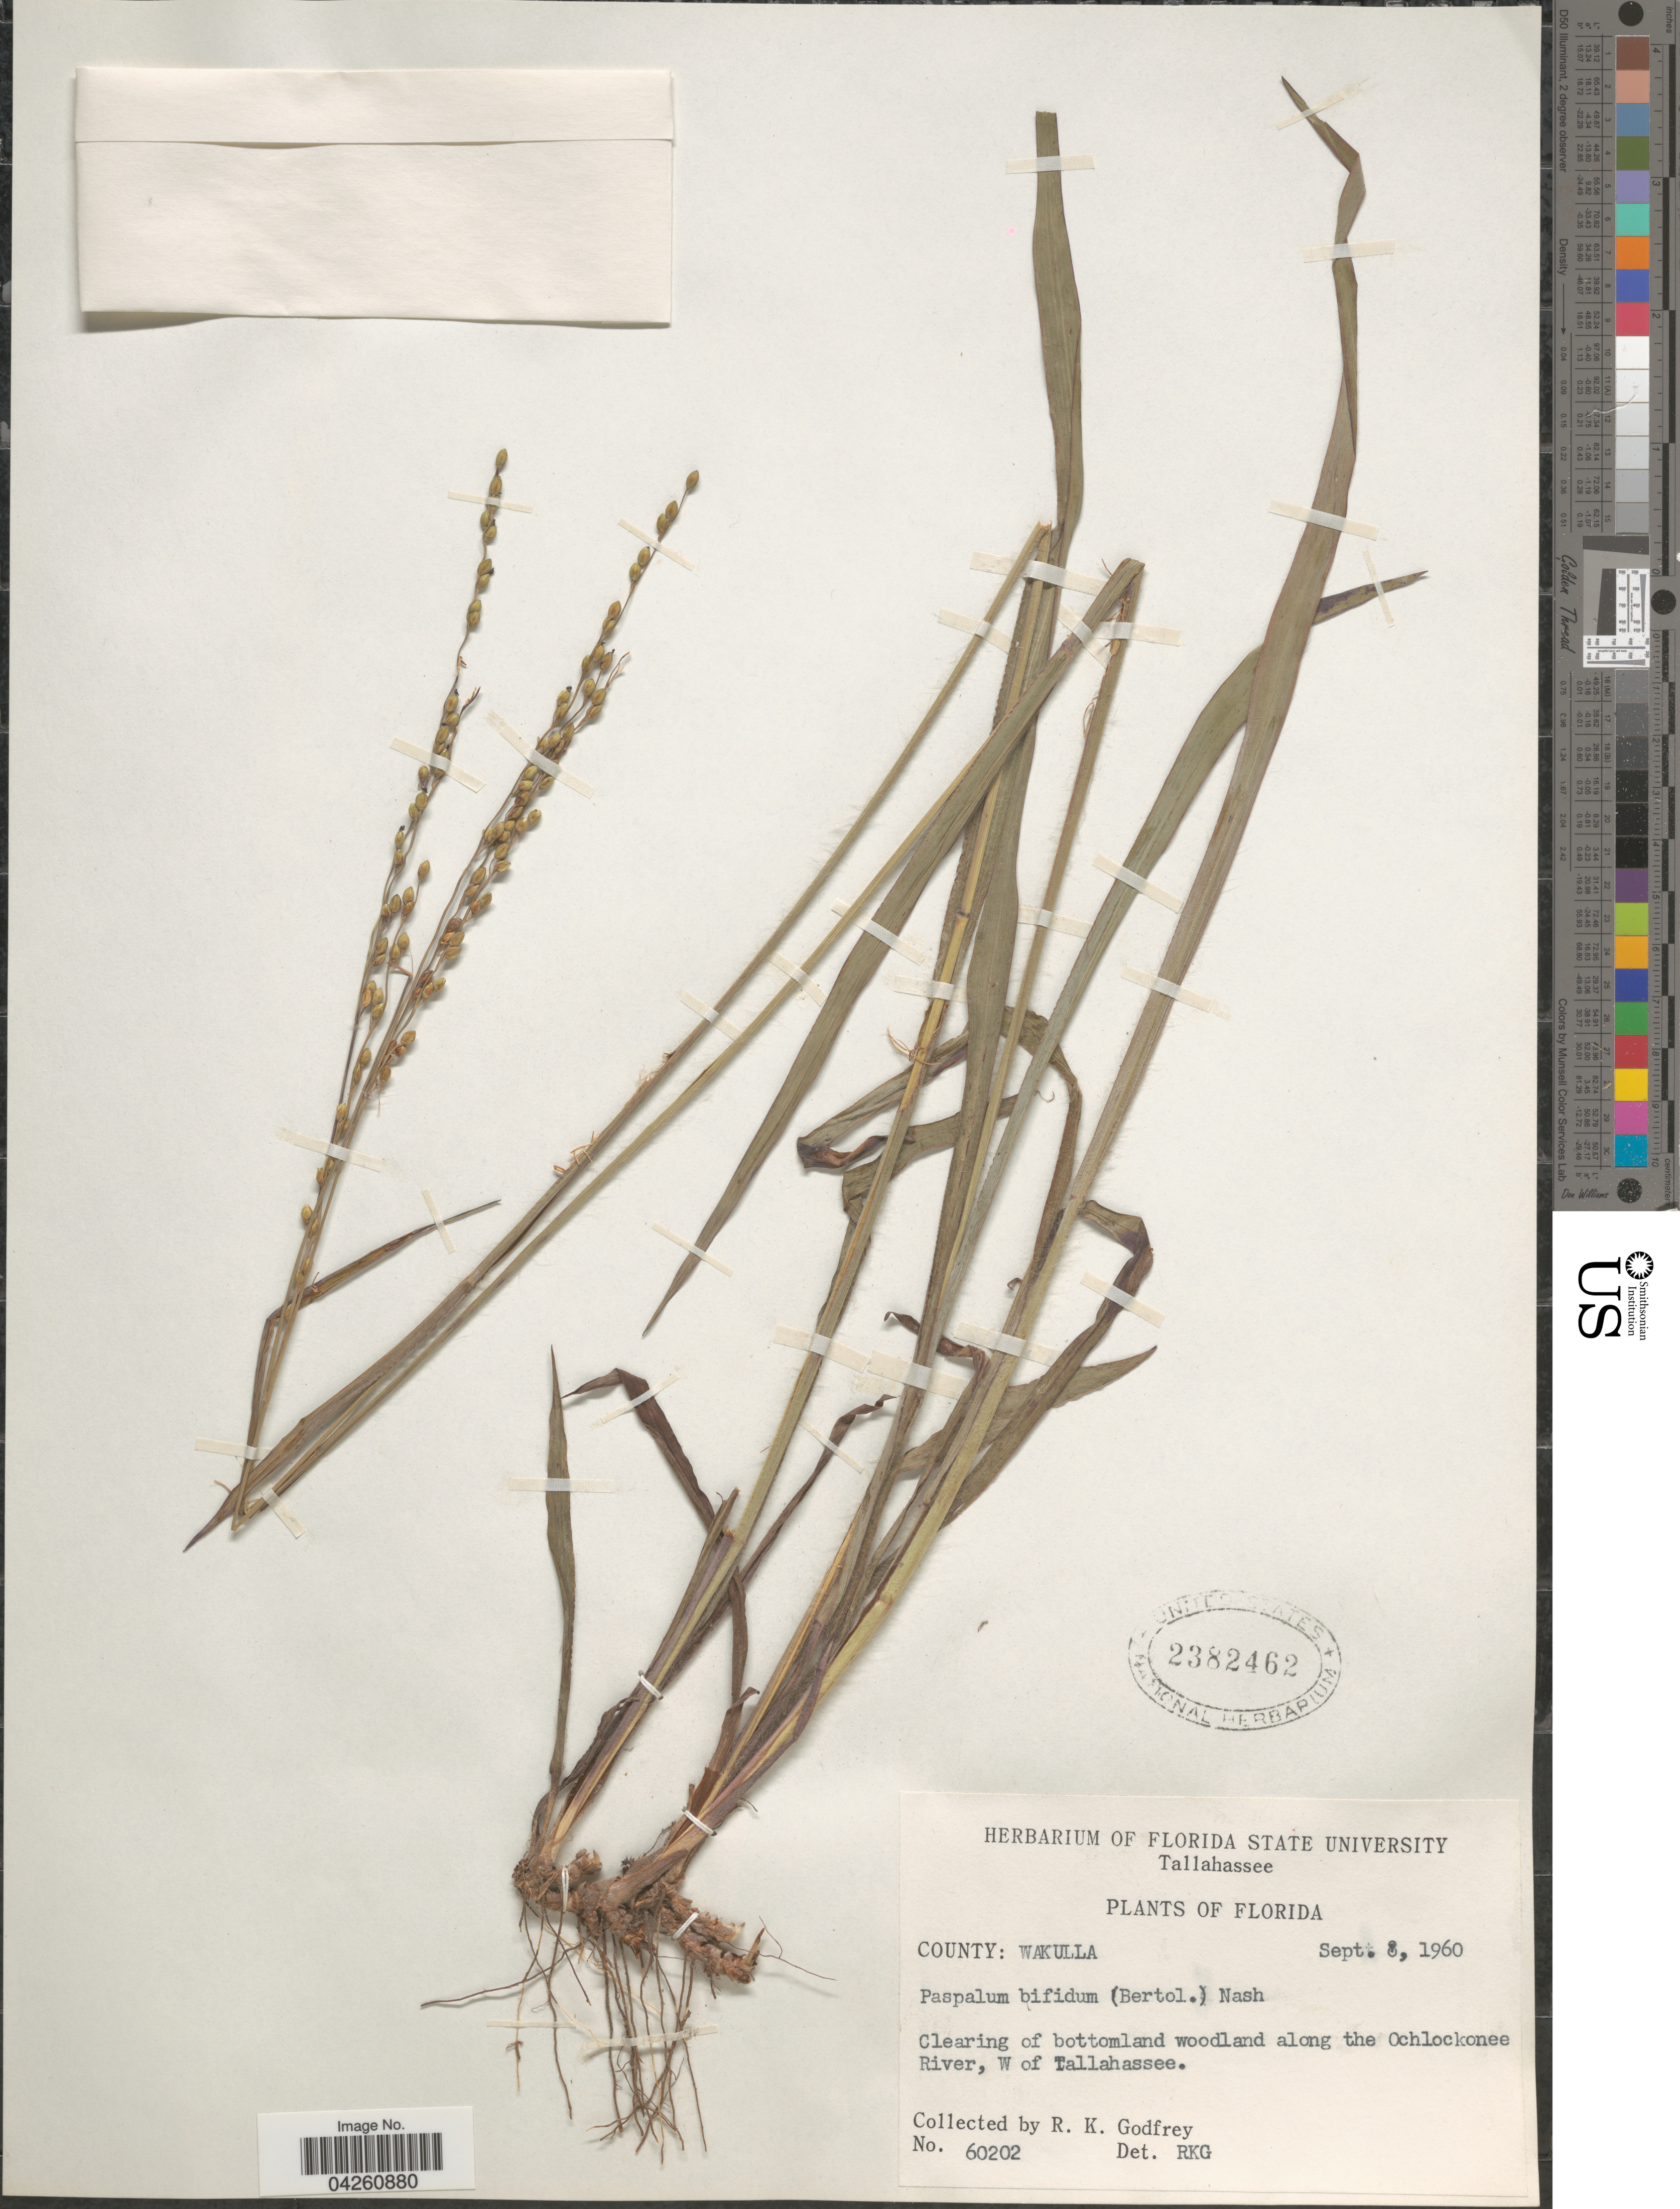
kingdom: Plantae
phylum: Tracheophyta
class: Liliopsida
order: Poales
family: Poaceae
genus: Paspalum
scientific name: Paspalum bifidum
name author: (Bertol.) Nash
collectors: R. K. Godfrey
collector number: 60202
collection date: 1960-09-08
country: United States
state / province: Florida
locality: County: Wakulla. Clearing of bottomland woodland along the Ochlockonee River, W of Tallahassee.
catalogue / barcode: US 2382462